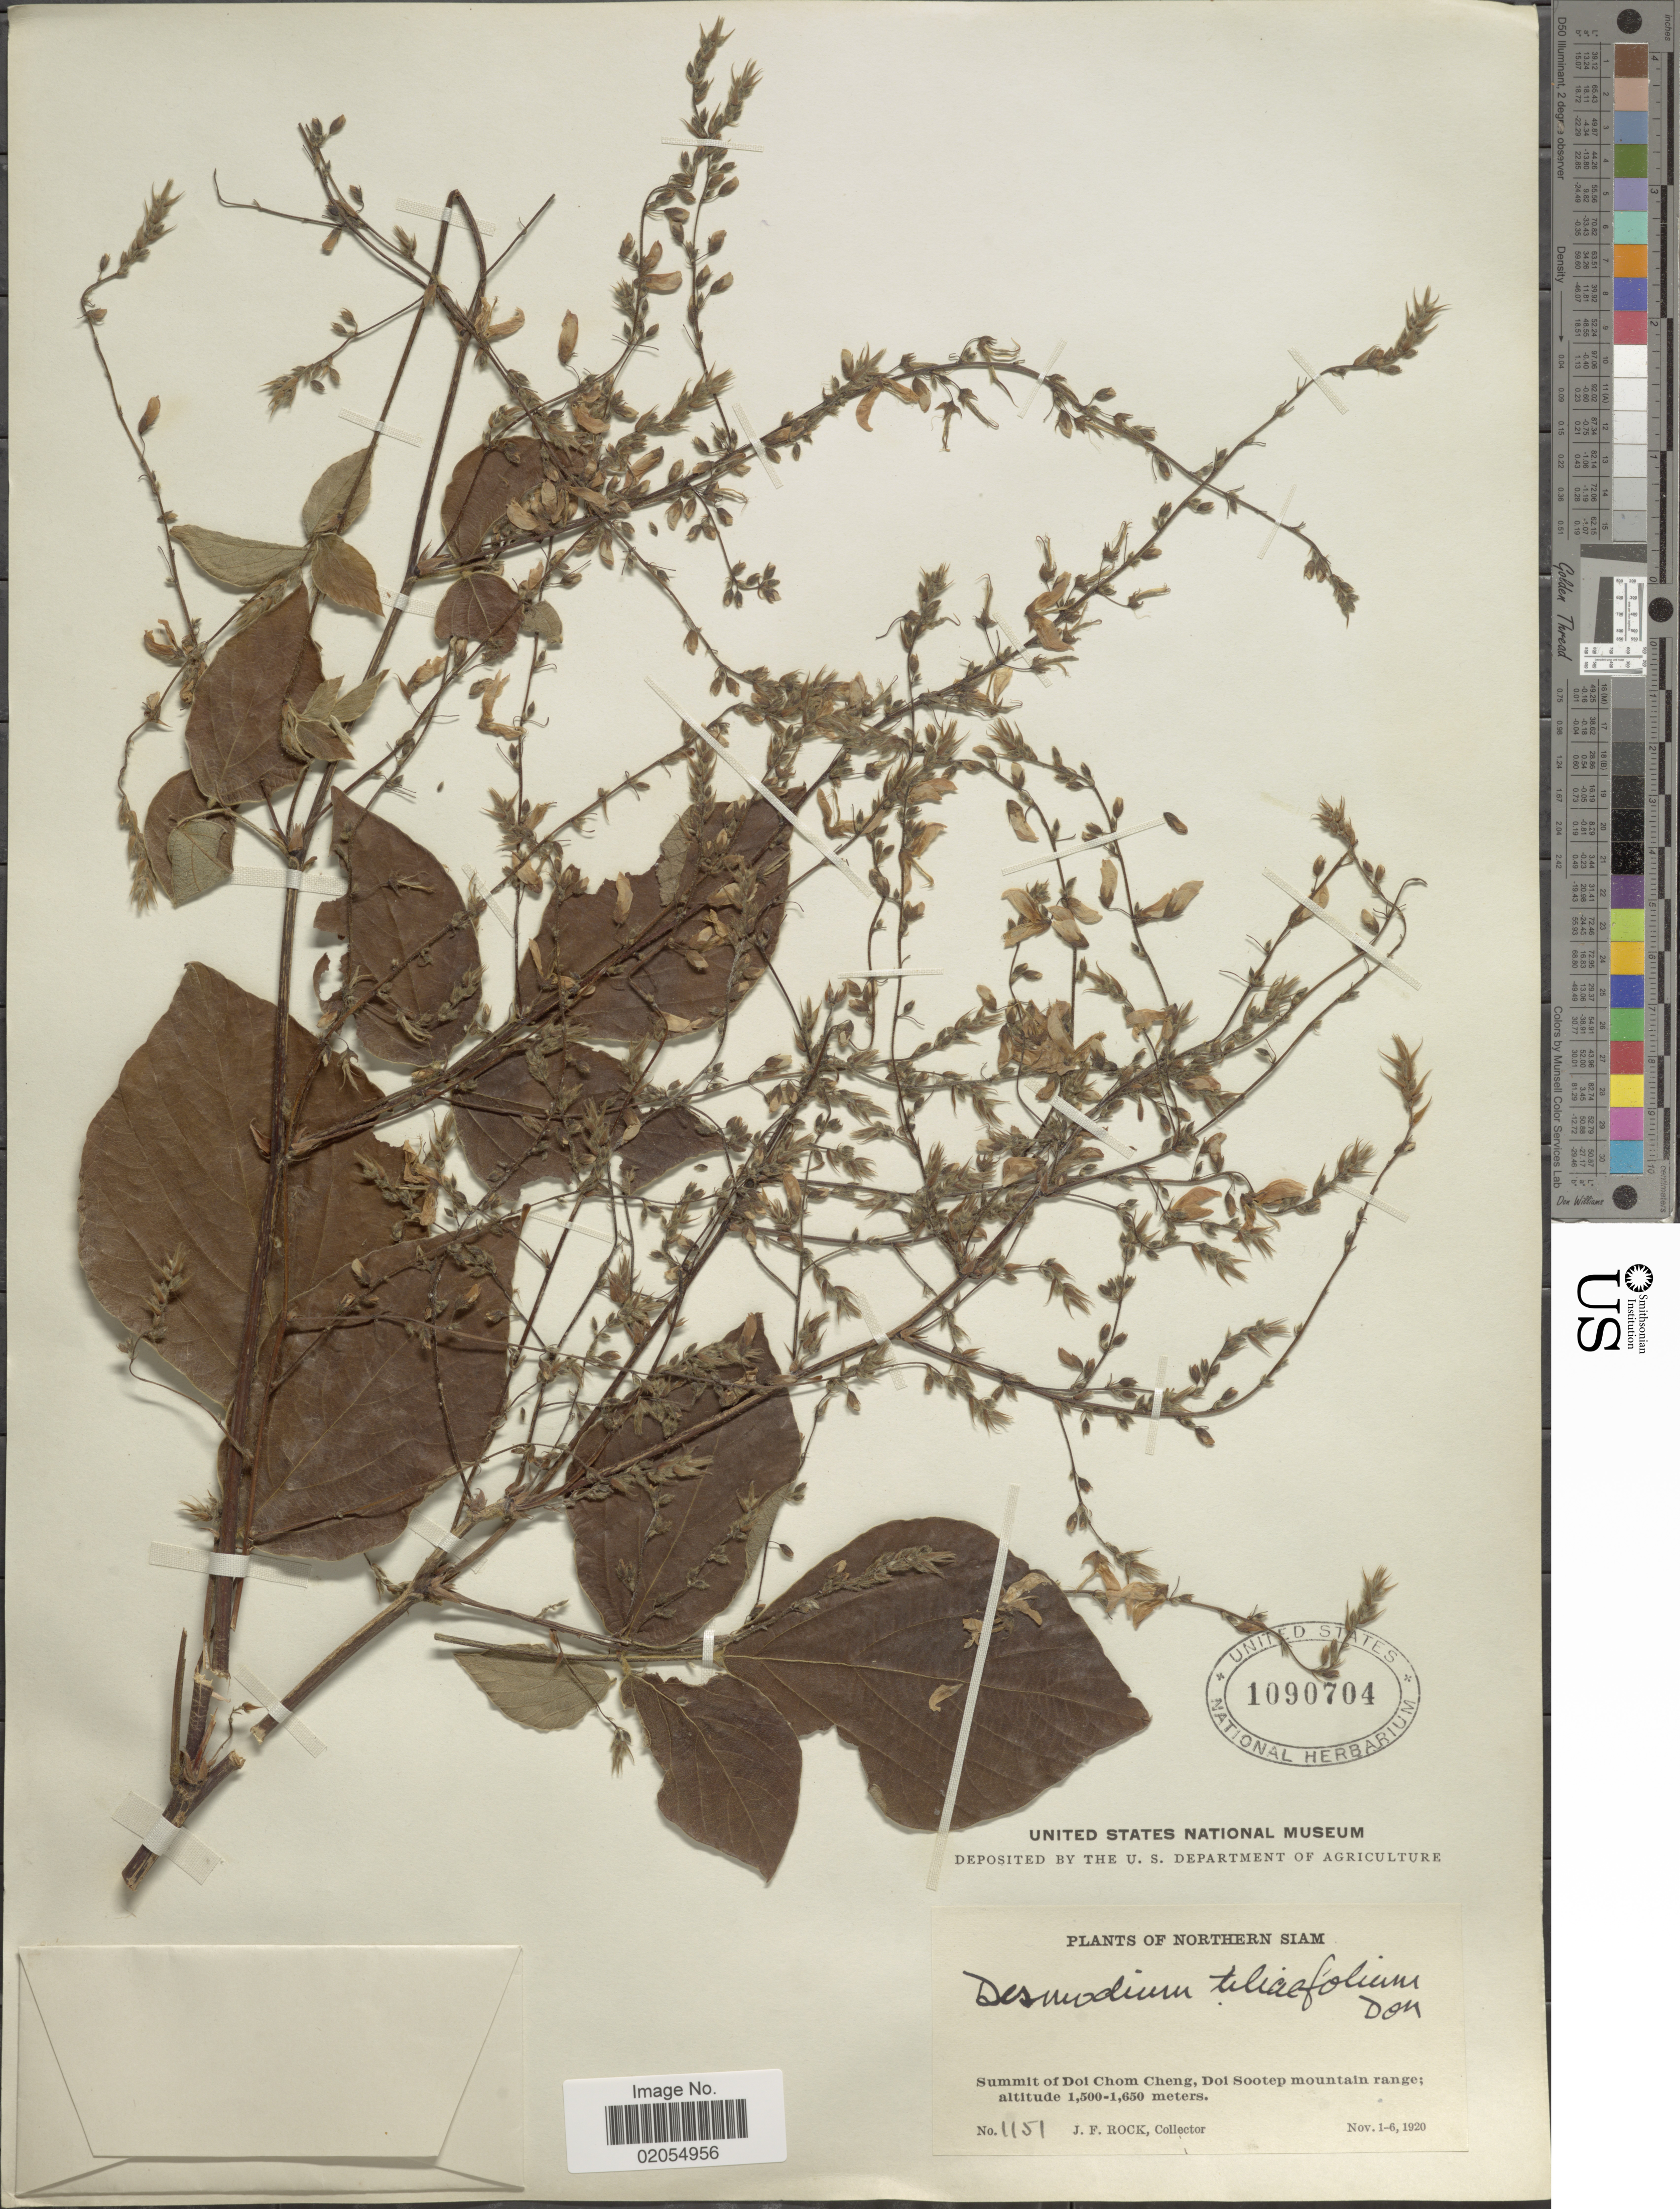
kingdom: Plantae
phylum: Tracheophyta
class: Magnoliopsida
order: Fabales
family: Fabaceae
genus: Sunhangia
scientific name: Sunhangia elegans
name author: (DC.) H. Ohashi & K. Ohashi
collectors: J. Rock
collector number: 1151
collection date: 1920-11-01/1920-11-06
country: Thailand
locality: Northern Siam, Summit of Doi Chom Cheng, Doi Sootep Mountain range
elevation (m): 1500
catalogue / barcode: US 1090704